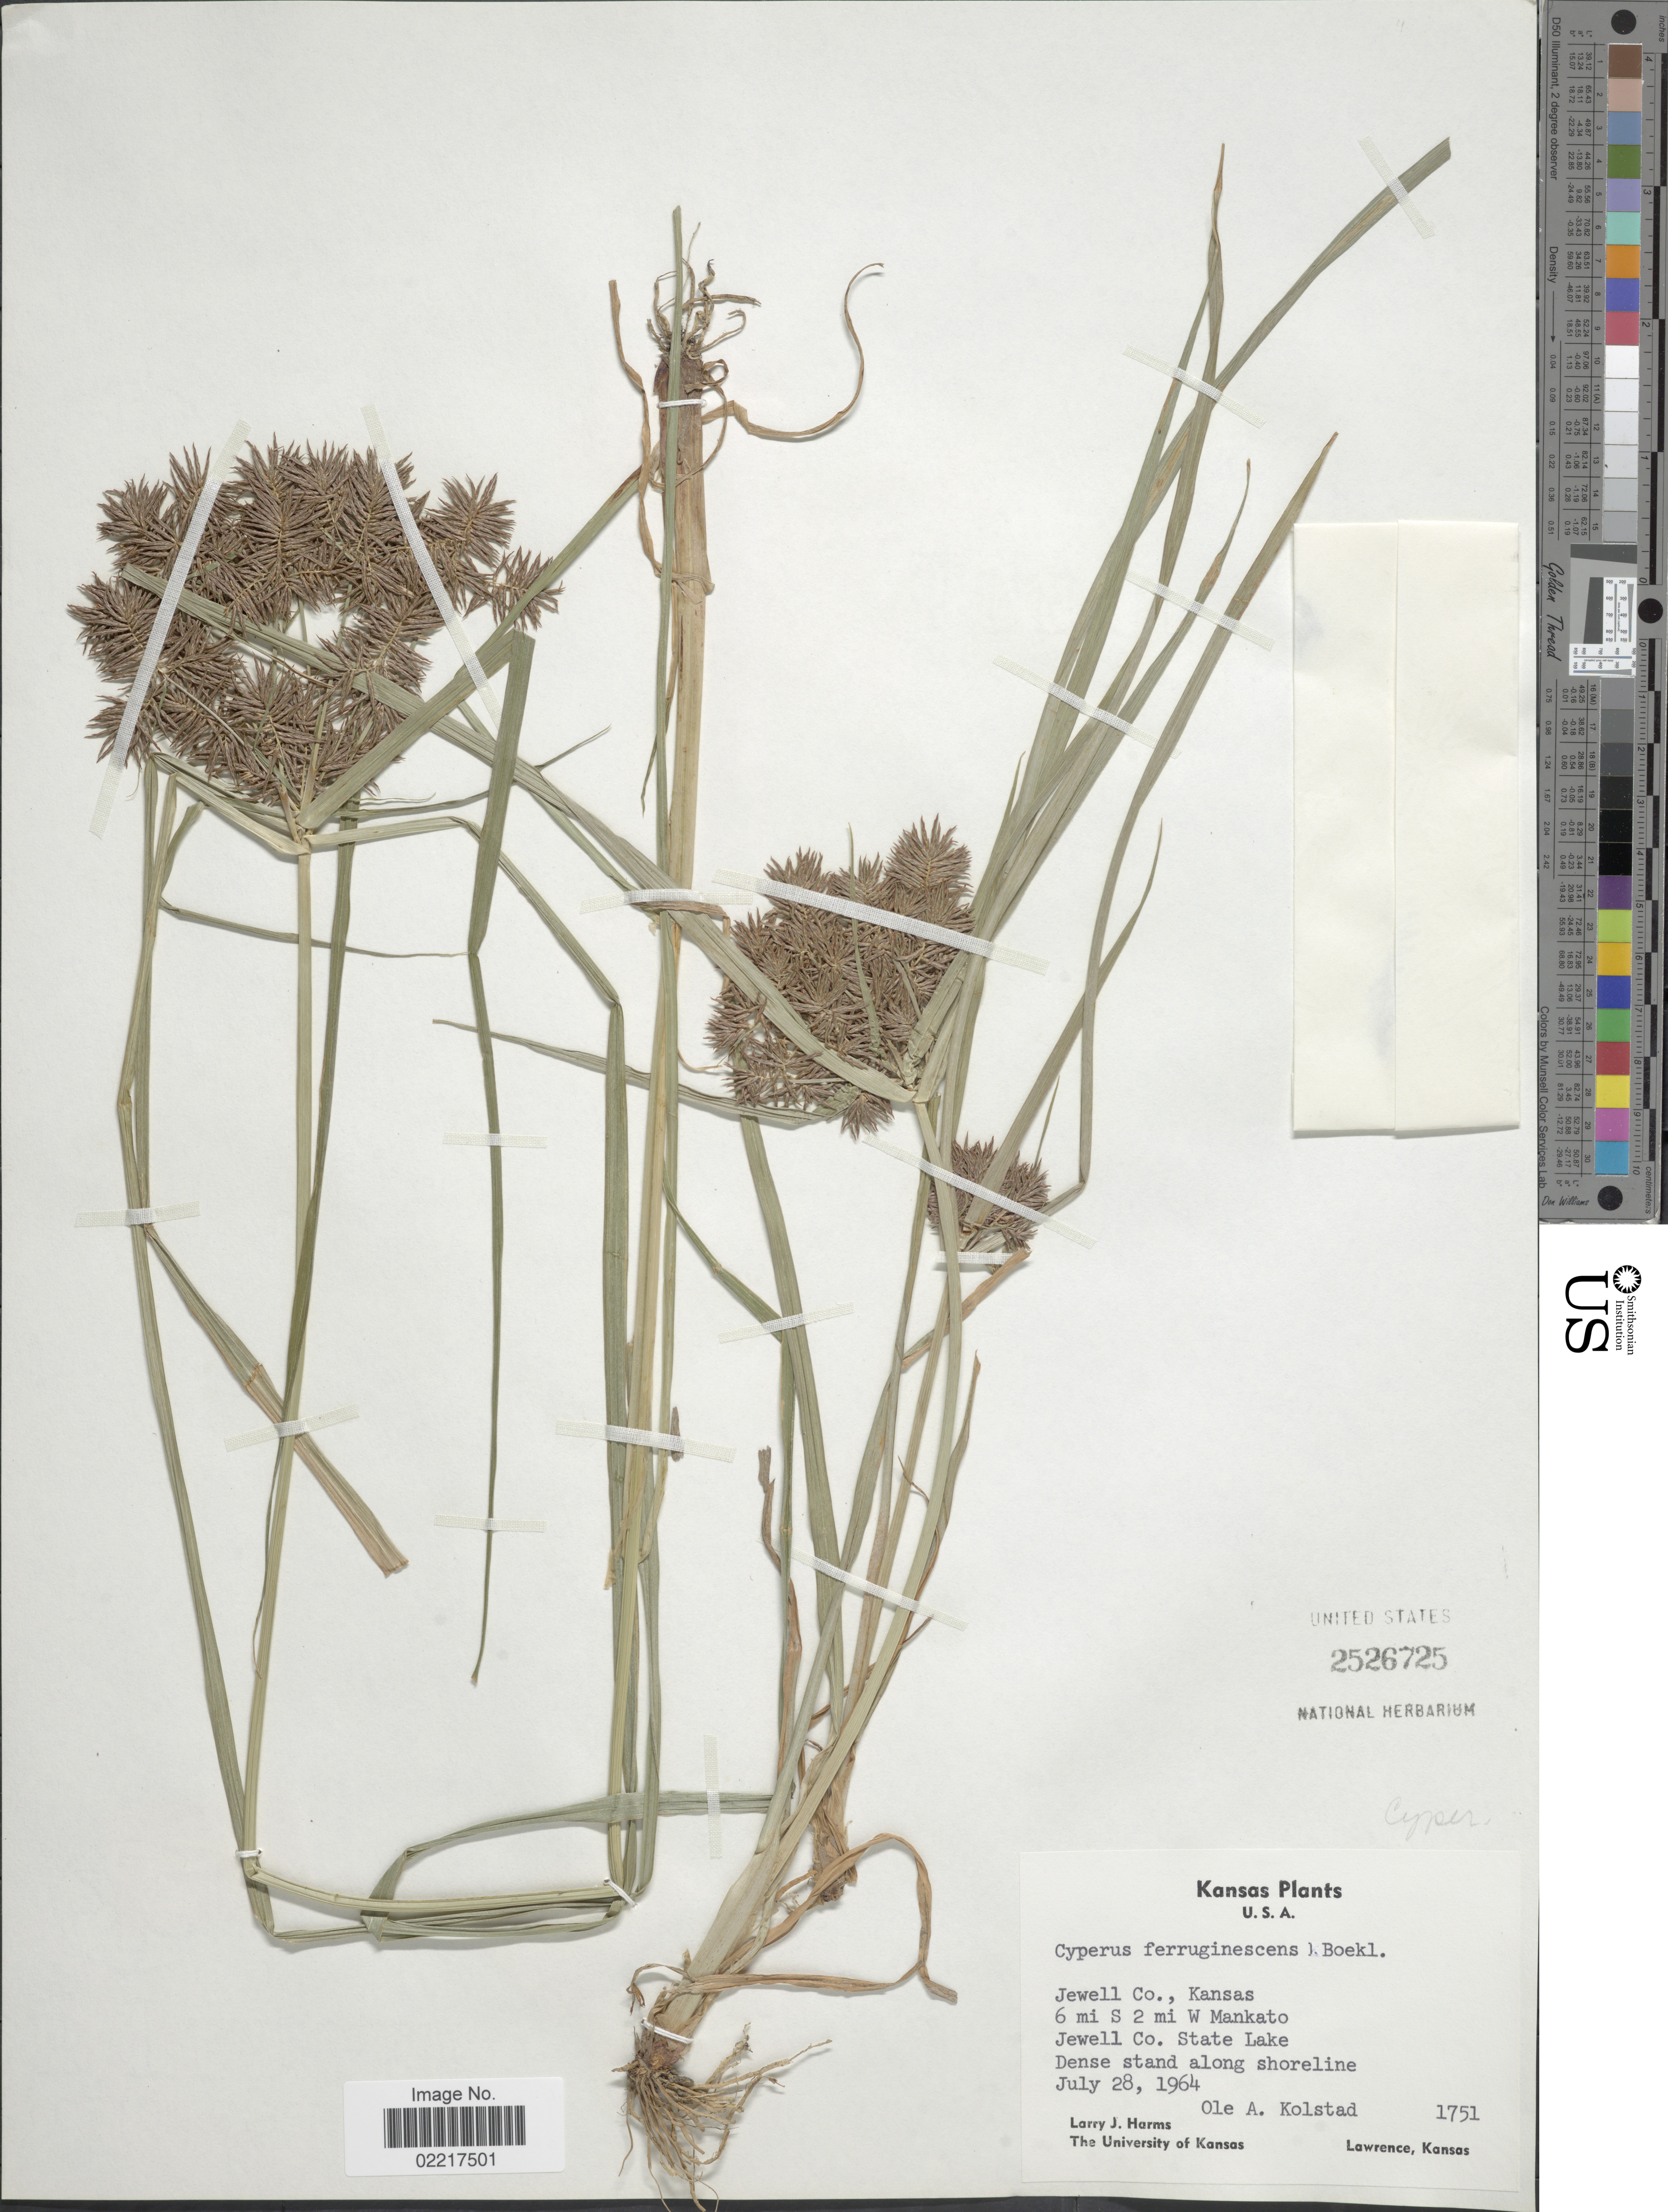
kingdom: Plantae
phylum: Tracheophyta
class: Liliopsida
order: Poales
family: Cyperaceae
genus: Cyperus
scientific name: Cyperus odoratus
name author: L.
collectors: L. Harms & O. Kolstad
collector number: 1751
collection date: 1964-07-28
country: United States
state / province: Kansas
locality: Jewell Co., 6 mi S 2 mi W Mankato, Jewell Co. State Lake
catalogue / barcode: US 2526725